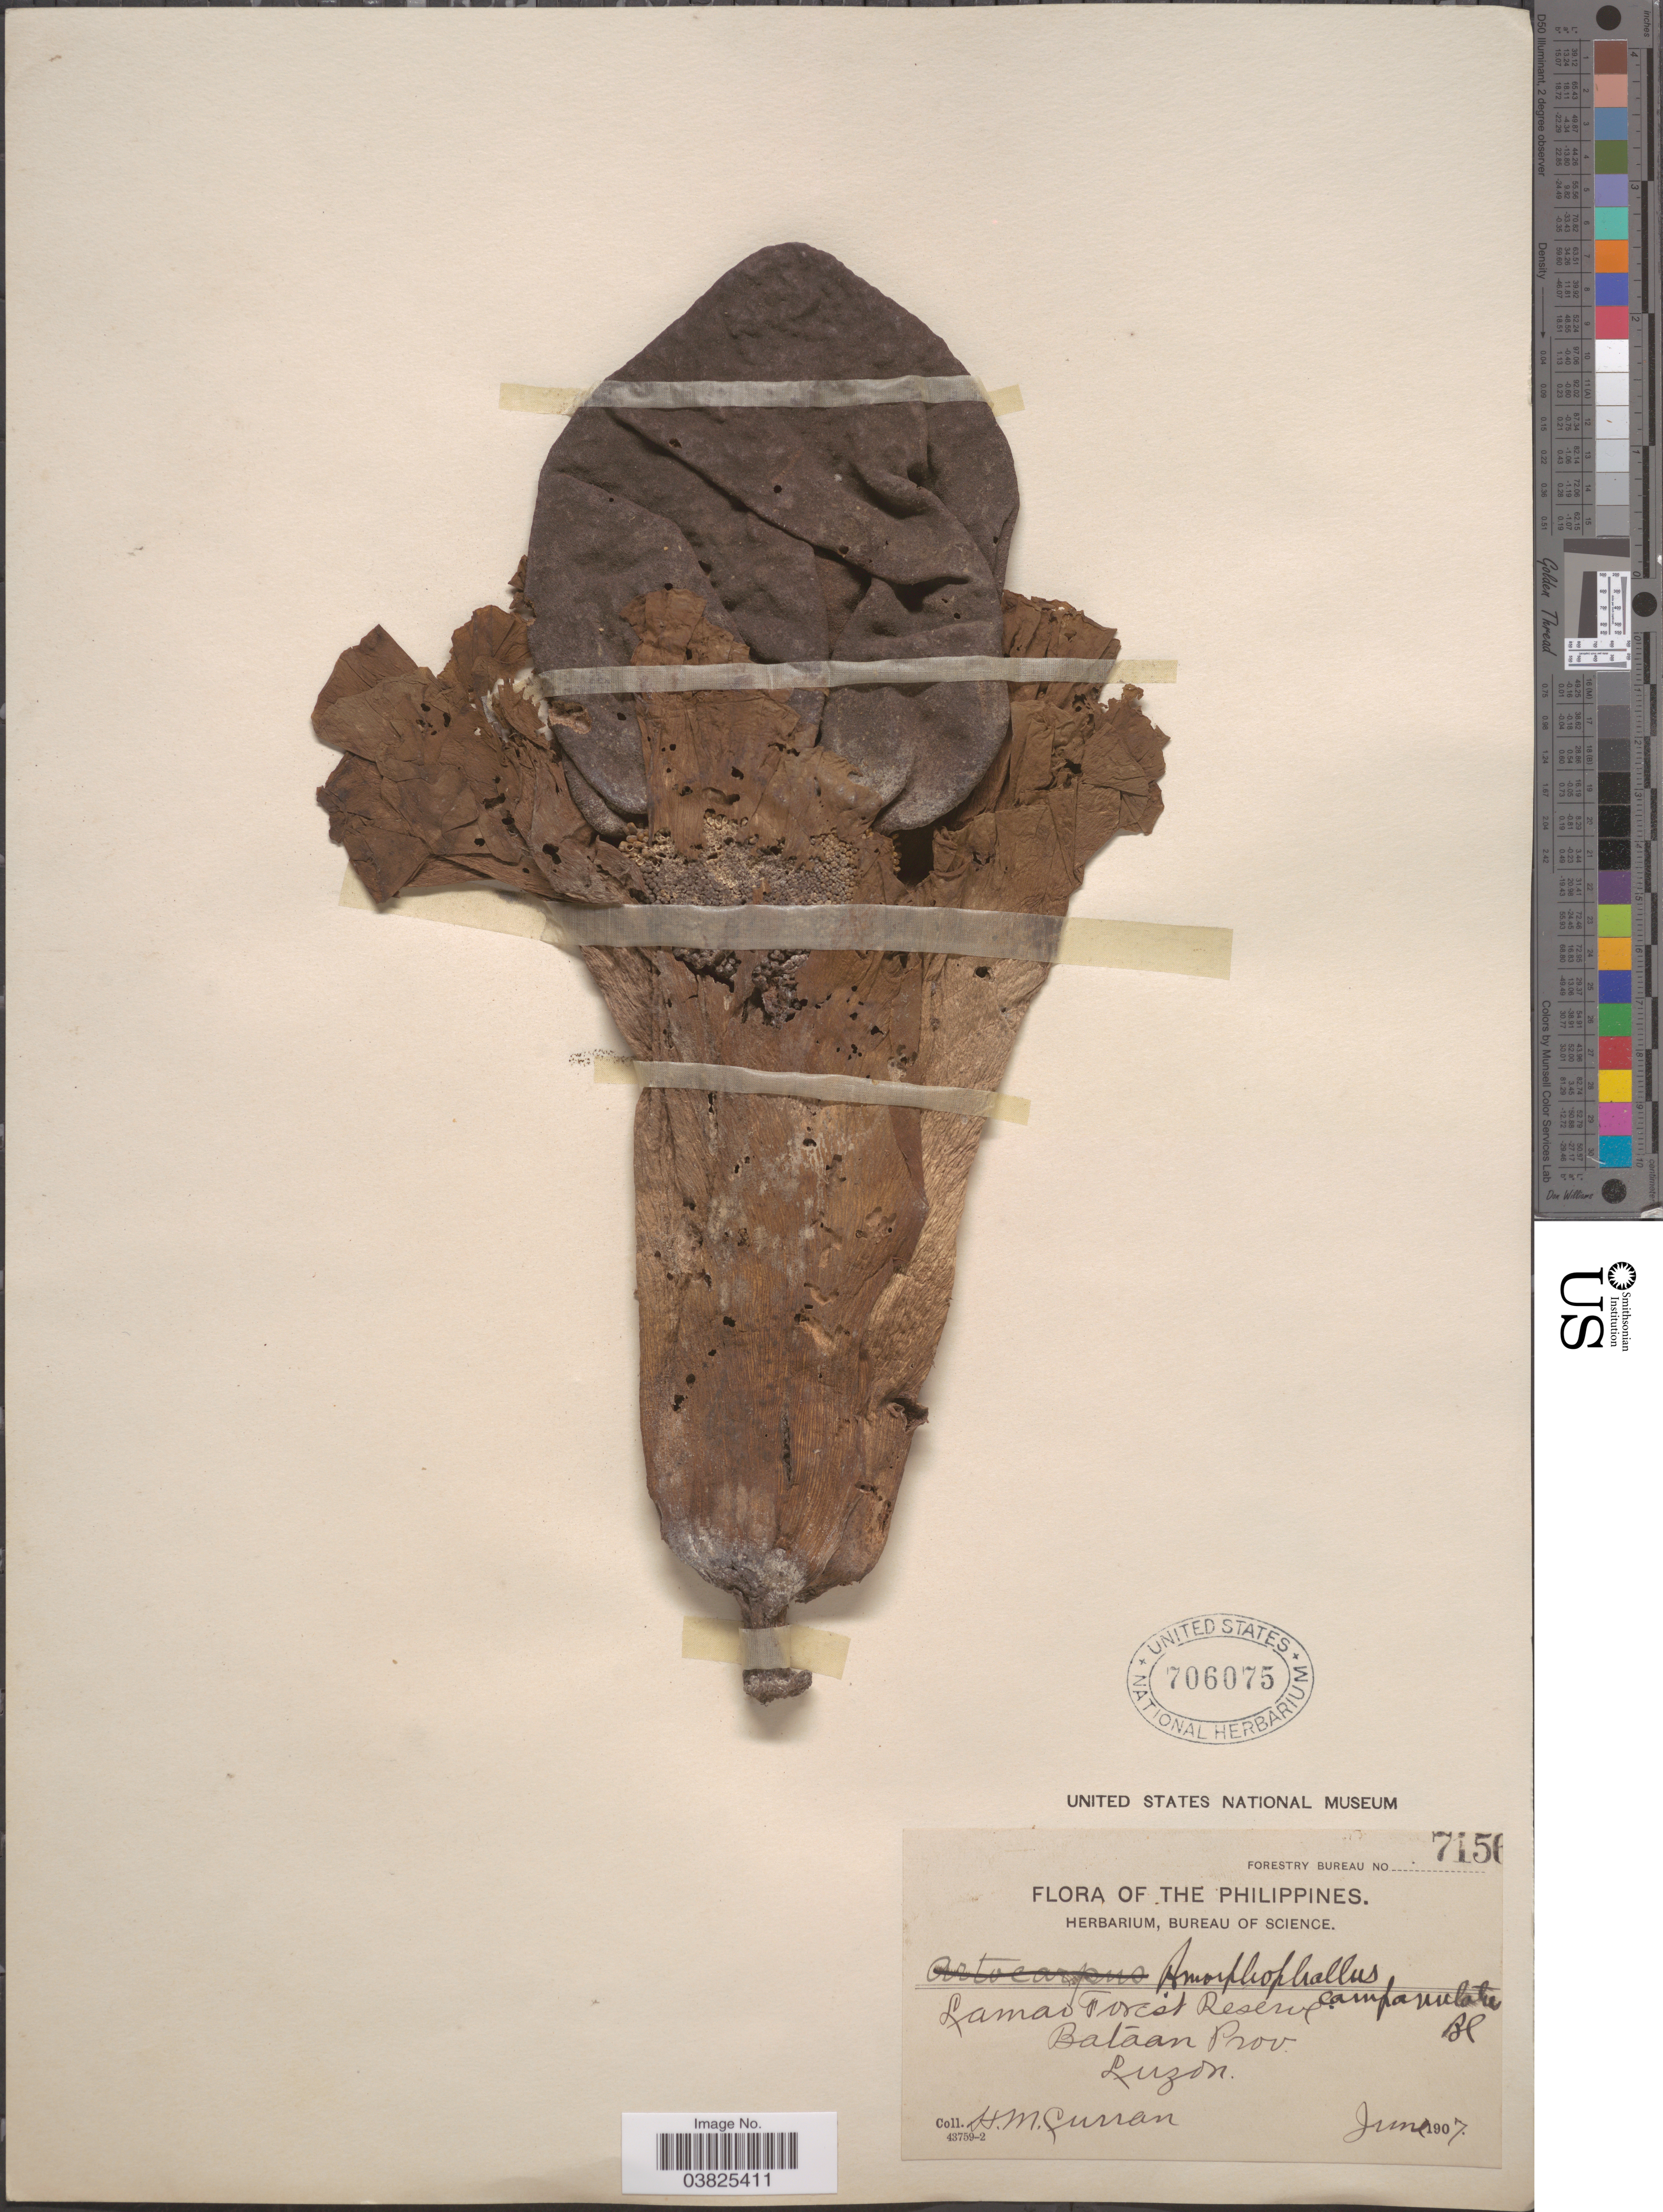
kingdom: Plantae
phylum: Tracheophyta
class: Liliopsida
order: Alismatales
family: Araceae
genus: Amorphophallus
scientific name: Amorphophallus paeoniifolius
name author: (Dennst.) Nicolson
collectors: H. M. Curran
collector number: Forestry Bureau 7156*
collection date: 1907-06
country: Philippines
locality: Lamao Forest Reserve. Bataan Prov. Luzon.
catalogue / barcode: US 706075